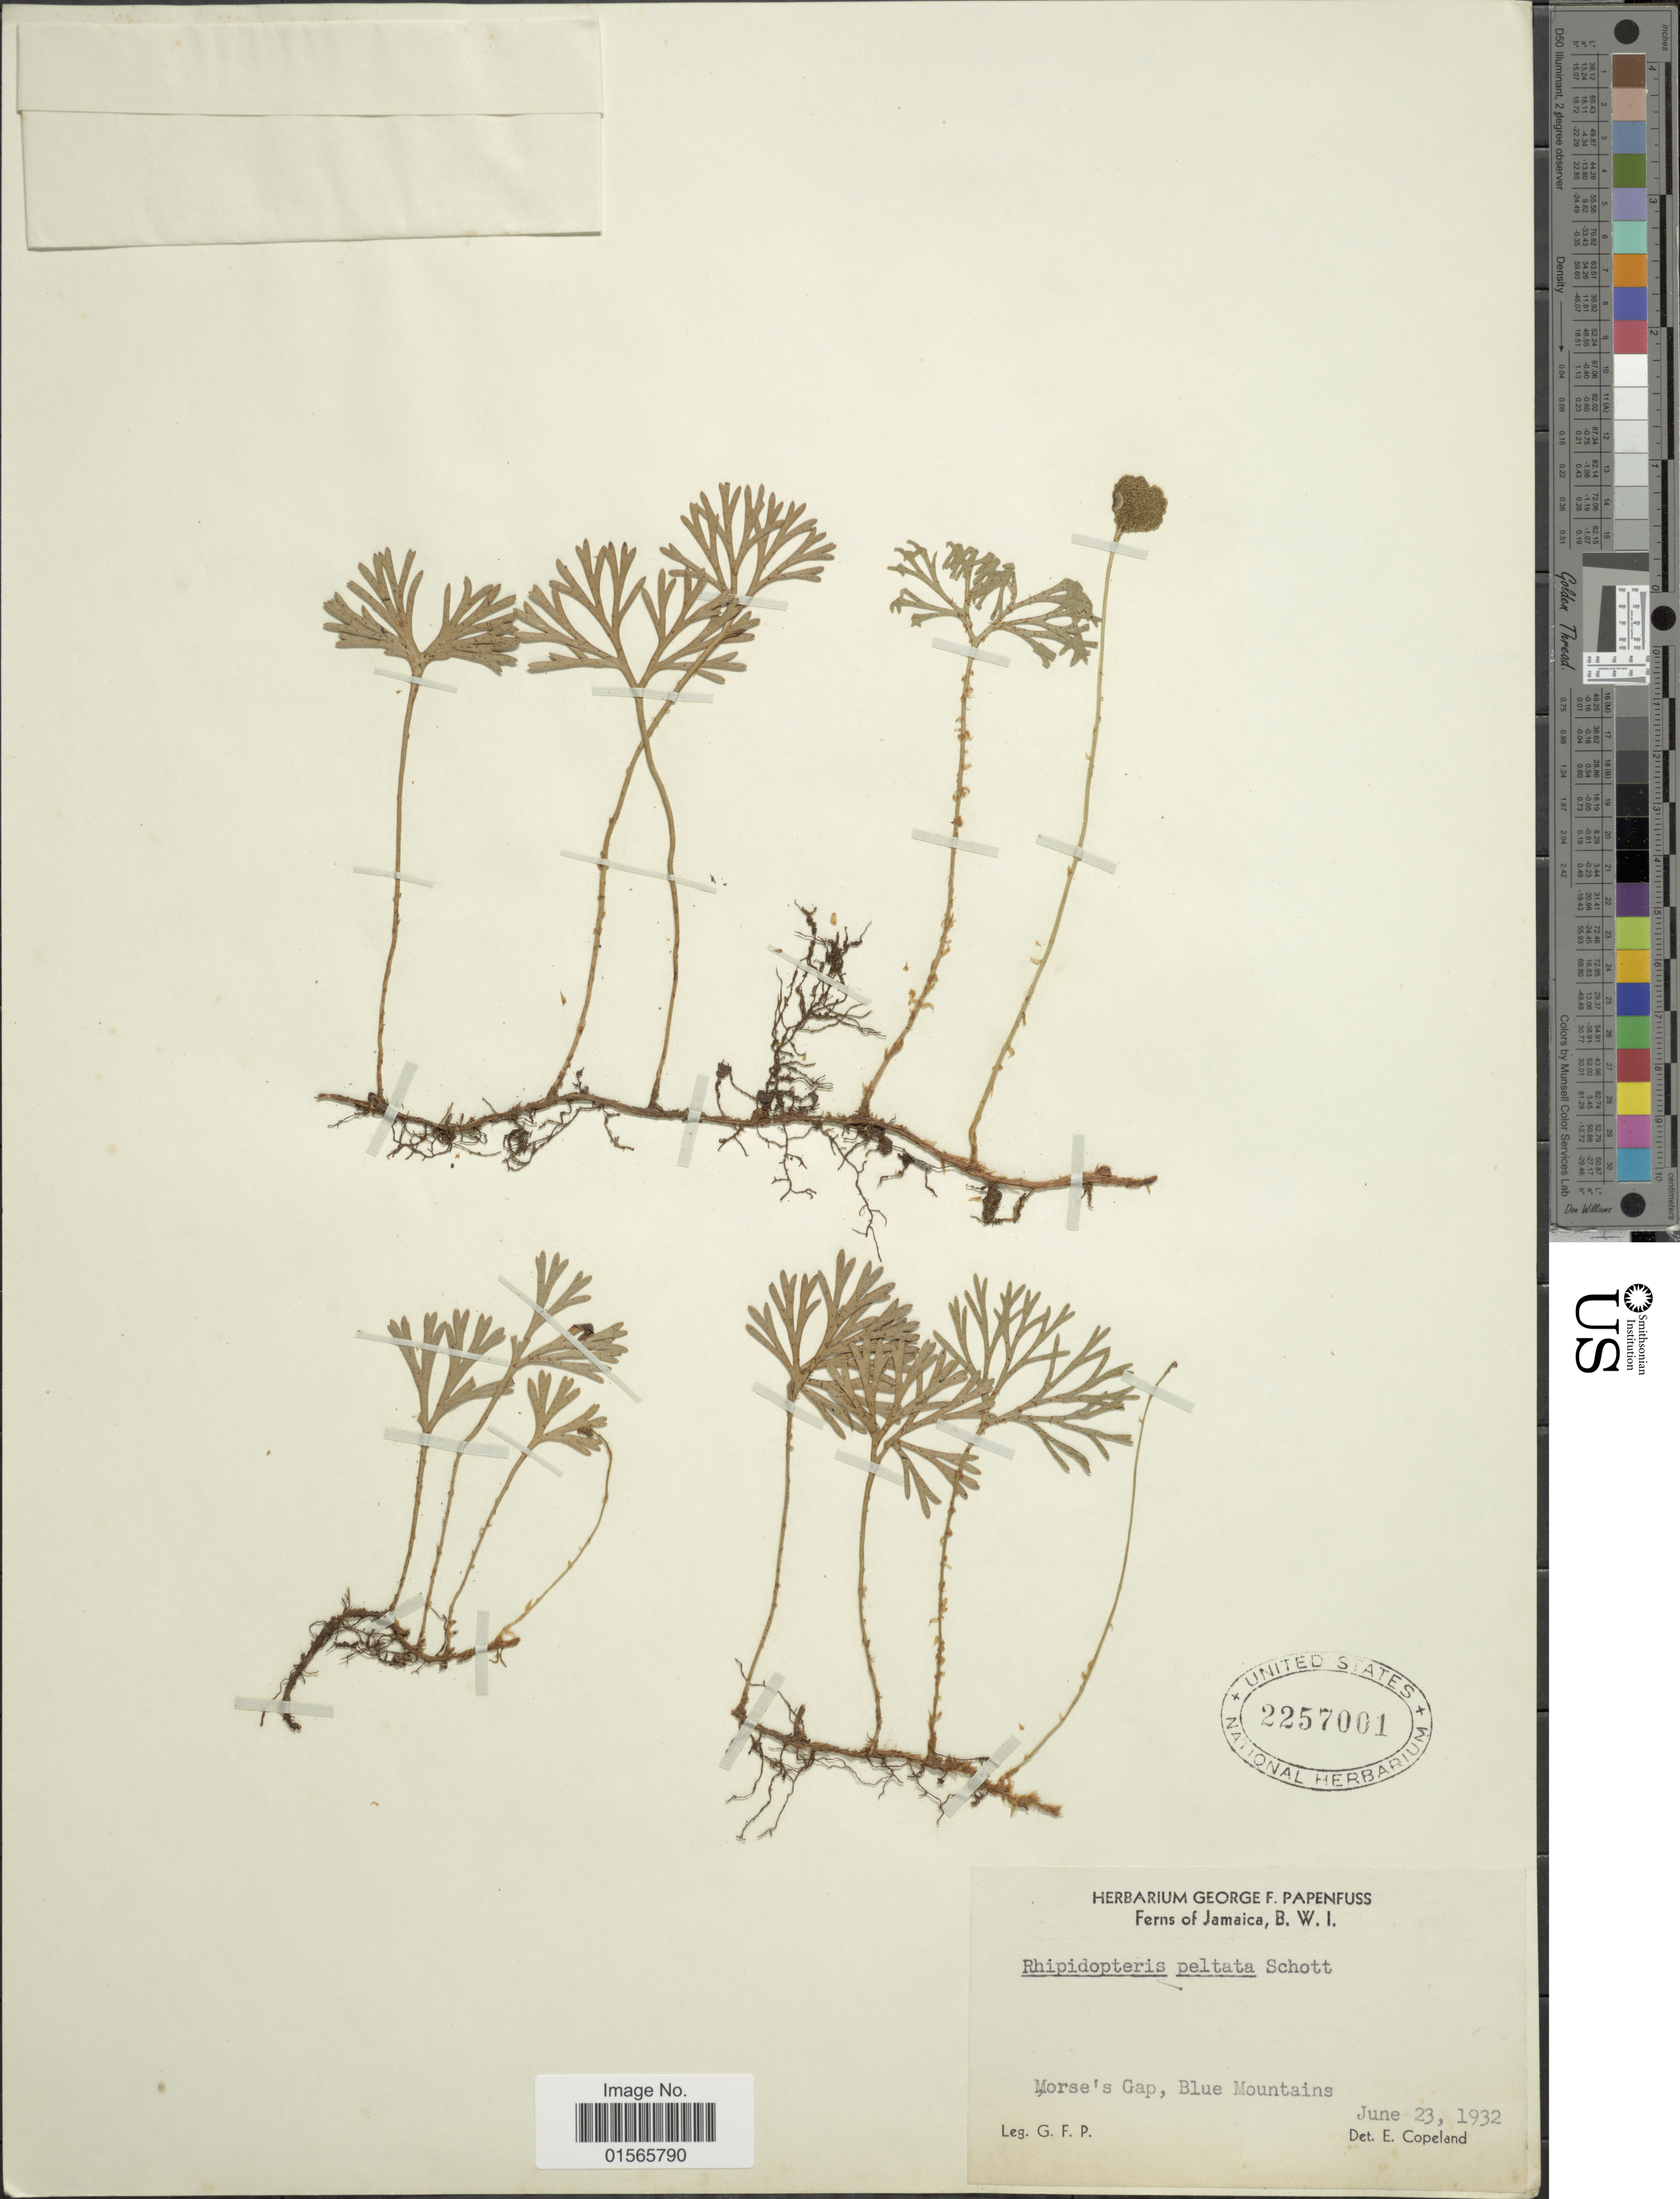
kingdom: Plantae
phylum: Tracheophyta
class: Polypodiopsida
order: Polypodiales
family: Dryopteridaceae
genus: Elaphoglossum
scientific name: Elaphoglossum peltatum f. peltatum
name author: (Sw.) Urb.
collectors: G. Papenfuss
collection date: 1932-06-23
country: Jamaica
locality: B.W.I. Morse's Gap, Blue Mountains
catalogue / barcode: US 2257001